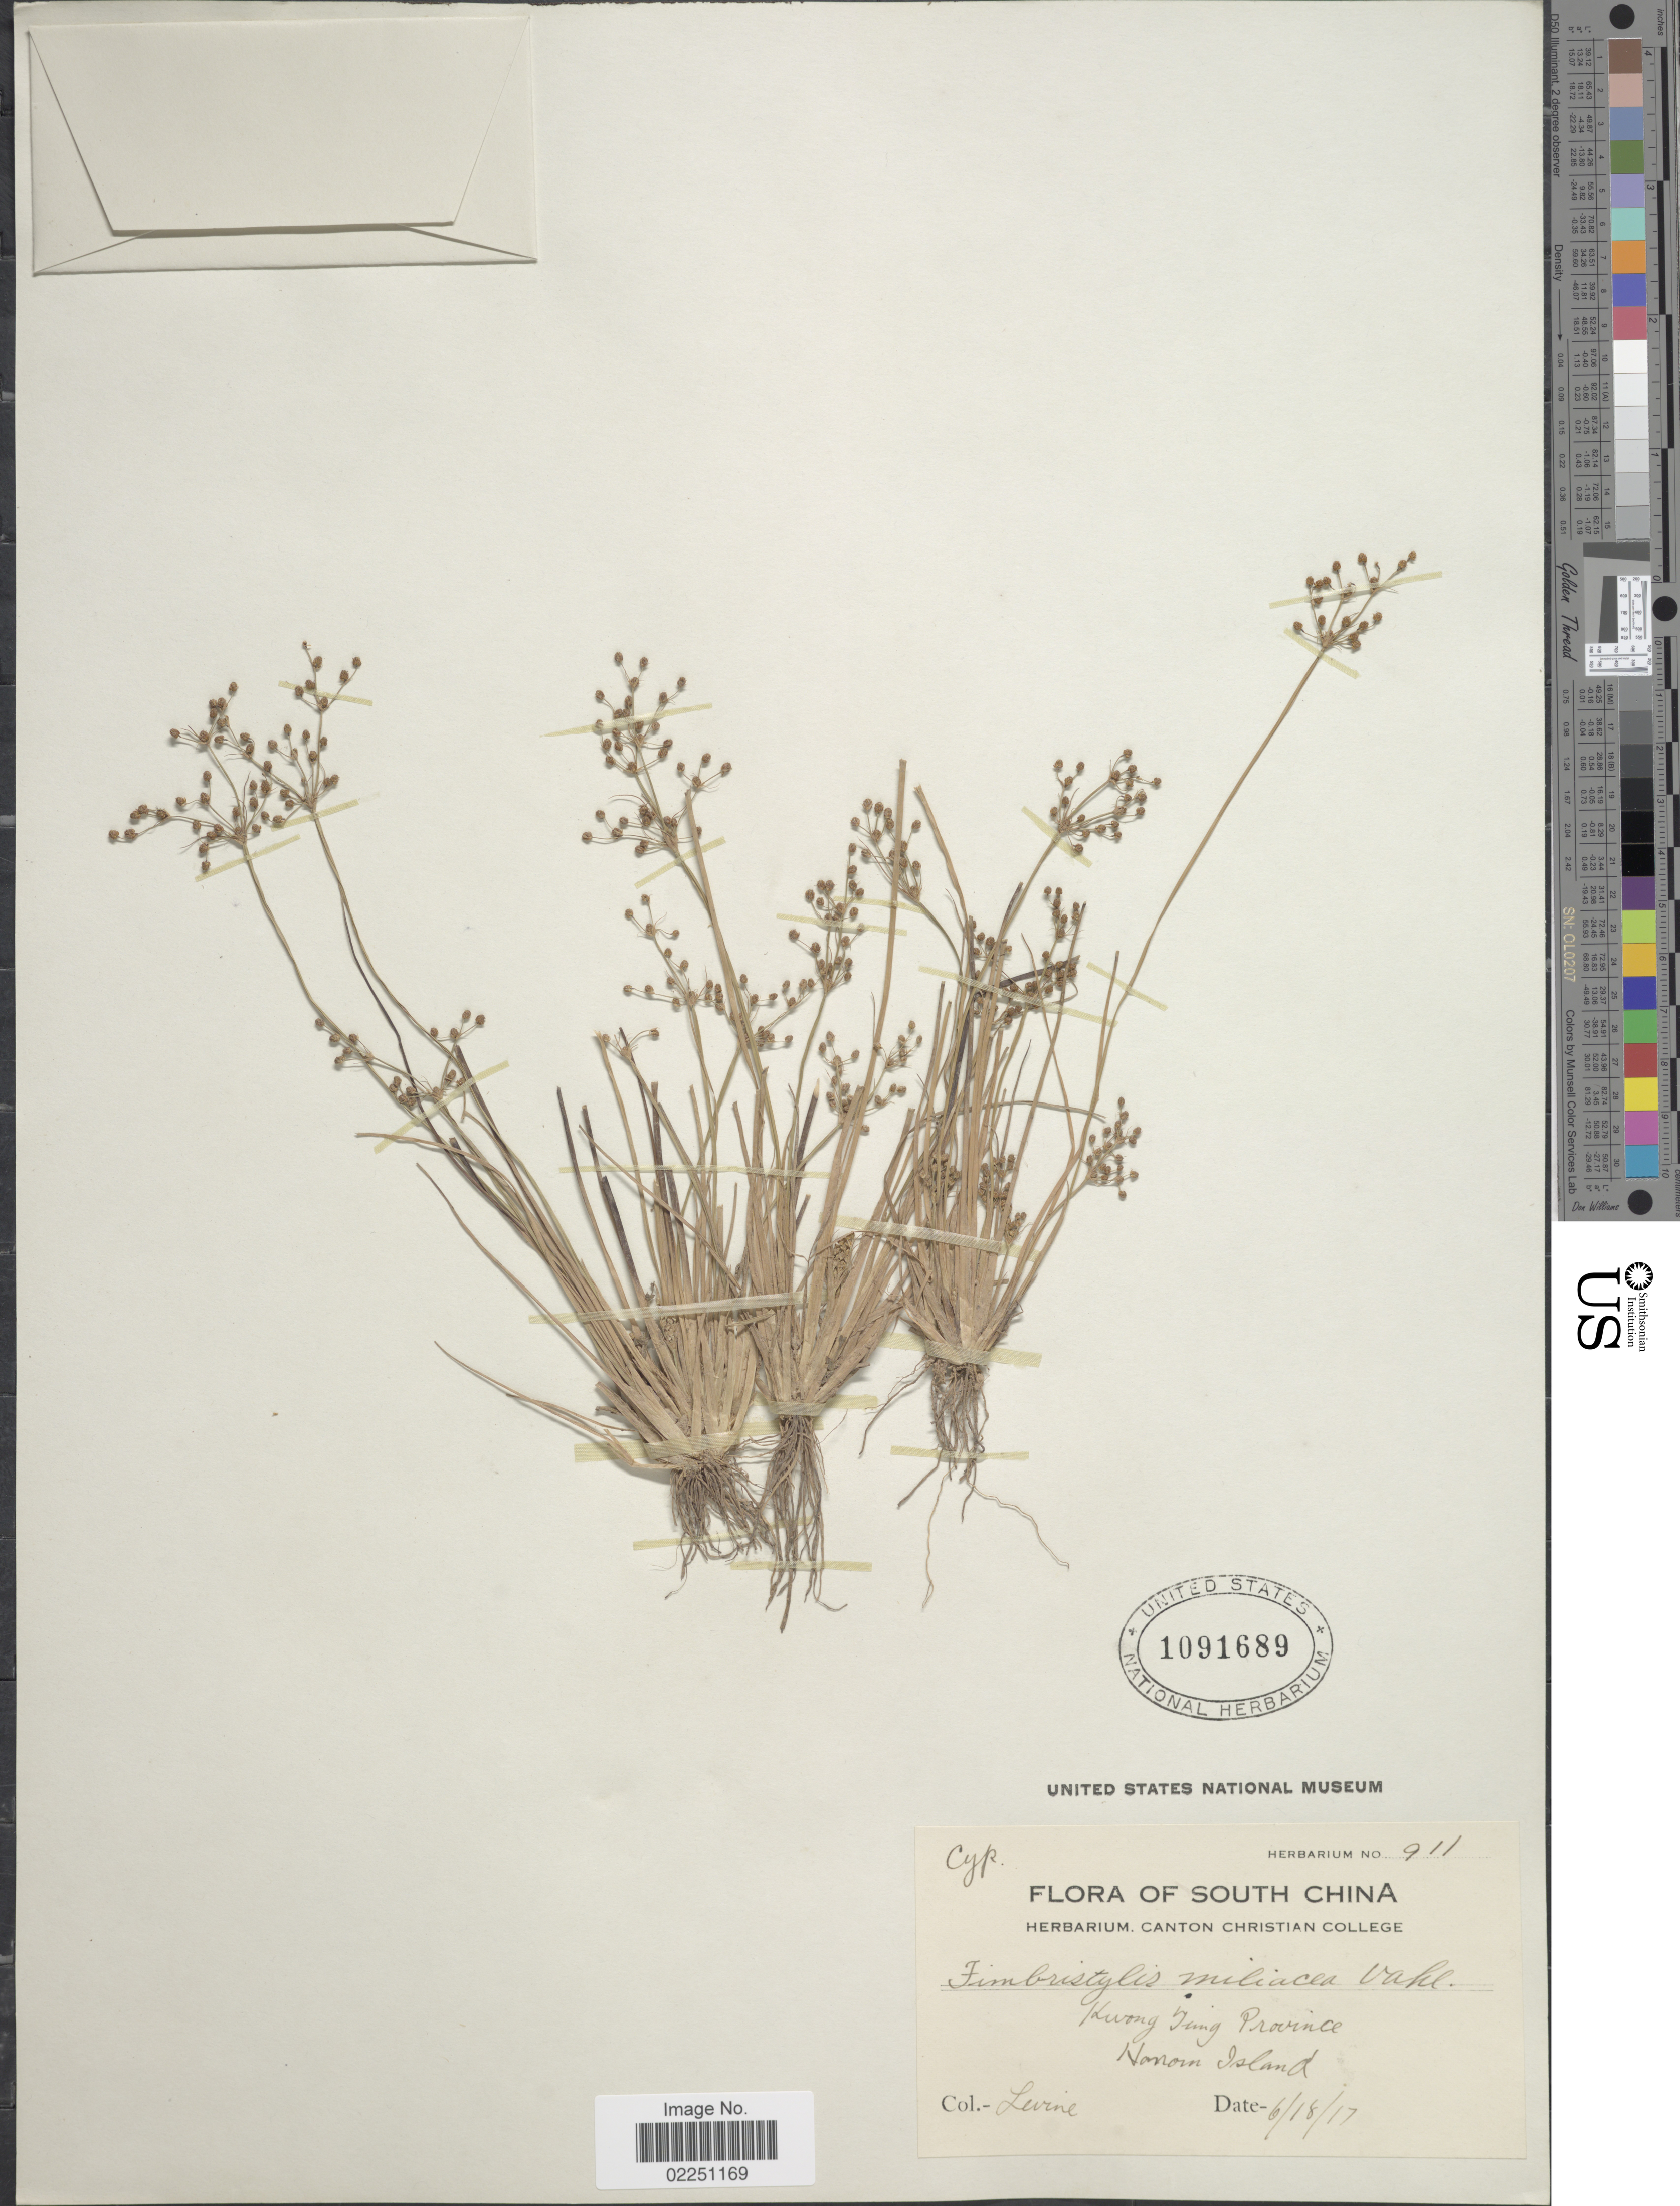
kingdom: Plantae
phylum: Tracheophyta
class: Liliopsida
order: Poales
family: Cyperaceae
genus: Fimbristylis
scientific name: Fimbristylis littoralis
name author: Gaudich.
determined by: Strong, M. T., (US), Smithsonian Institution - National Museum of Natural History (UNITED STATES)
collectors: -. Levine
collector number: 911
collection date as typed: Transcribed d/m/y: 18/6/17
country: China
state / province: Guangdong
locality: South China. Kwong Tung Province. Honom Island.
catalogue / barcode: US 1091689